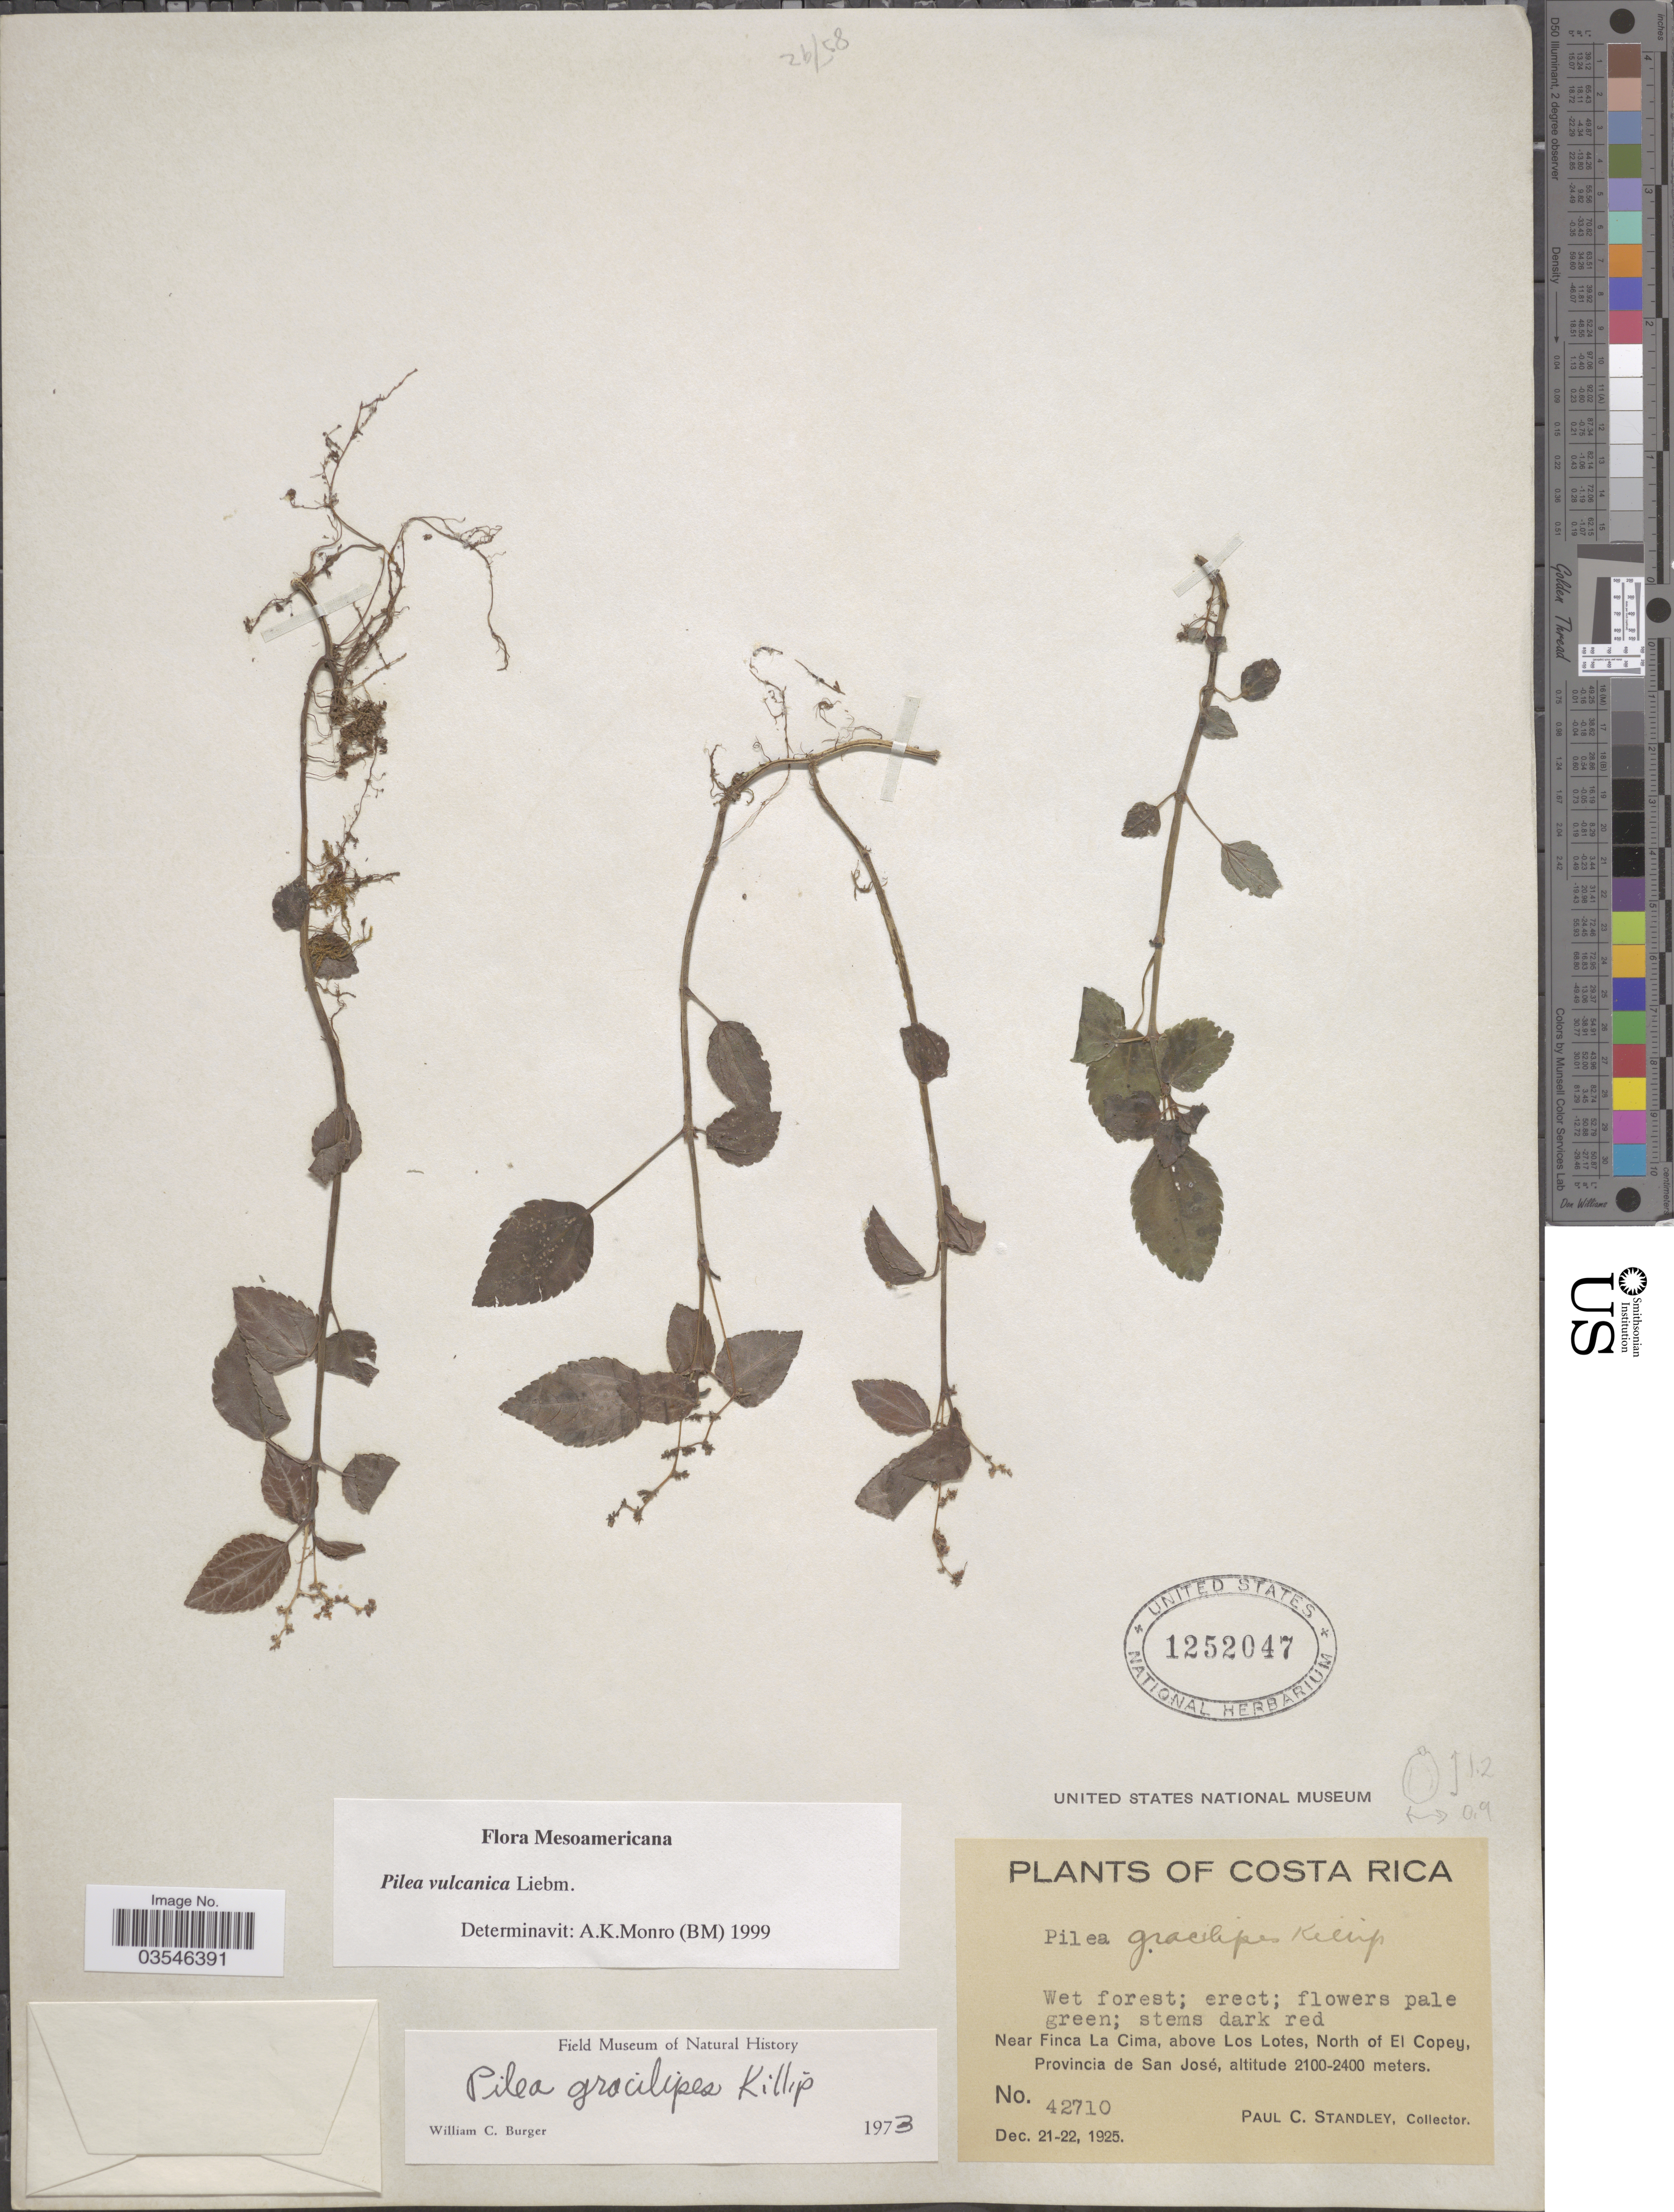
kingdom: Plantae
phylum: Tracheophyta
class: Magnoliopsida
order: Rosales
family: Urticaceae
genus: Pilea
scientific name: Pilea vulcanica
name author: Liebm.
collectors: P. C. Standley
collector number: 42170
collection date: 1925-12-21/1925-12-22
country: Costa Rica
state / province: San José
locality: Near Finca La Cima, above Los Lotes, North of El Copey.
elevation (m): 2100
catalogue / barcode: US 1252047